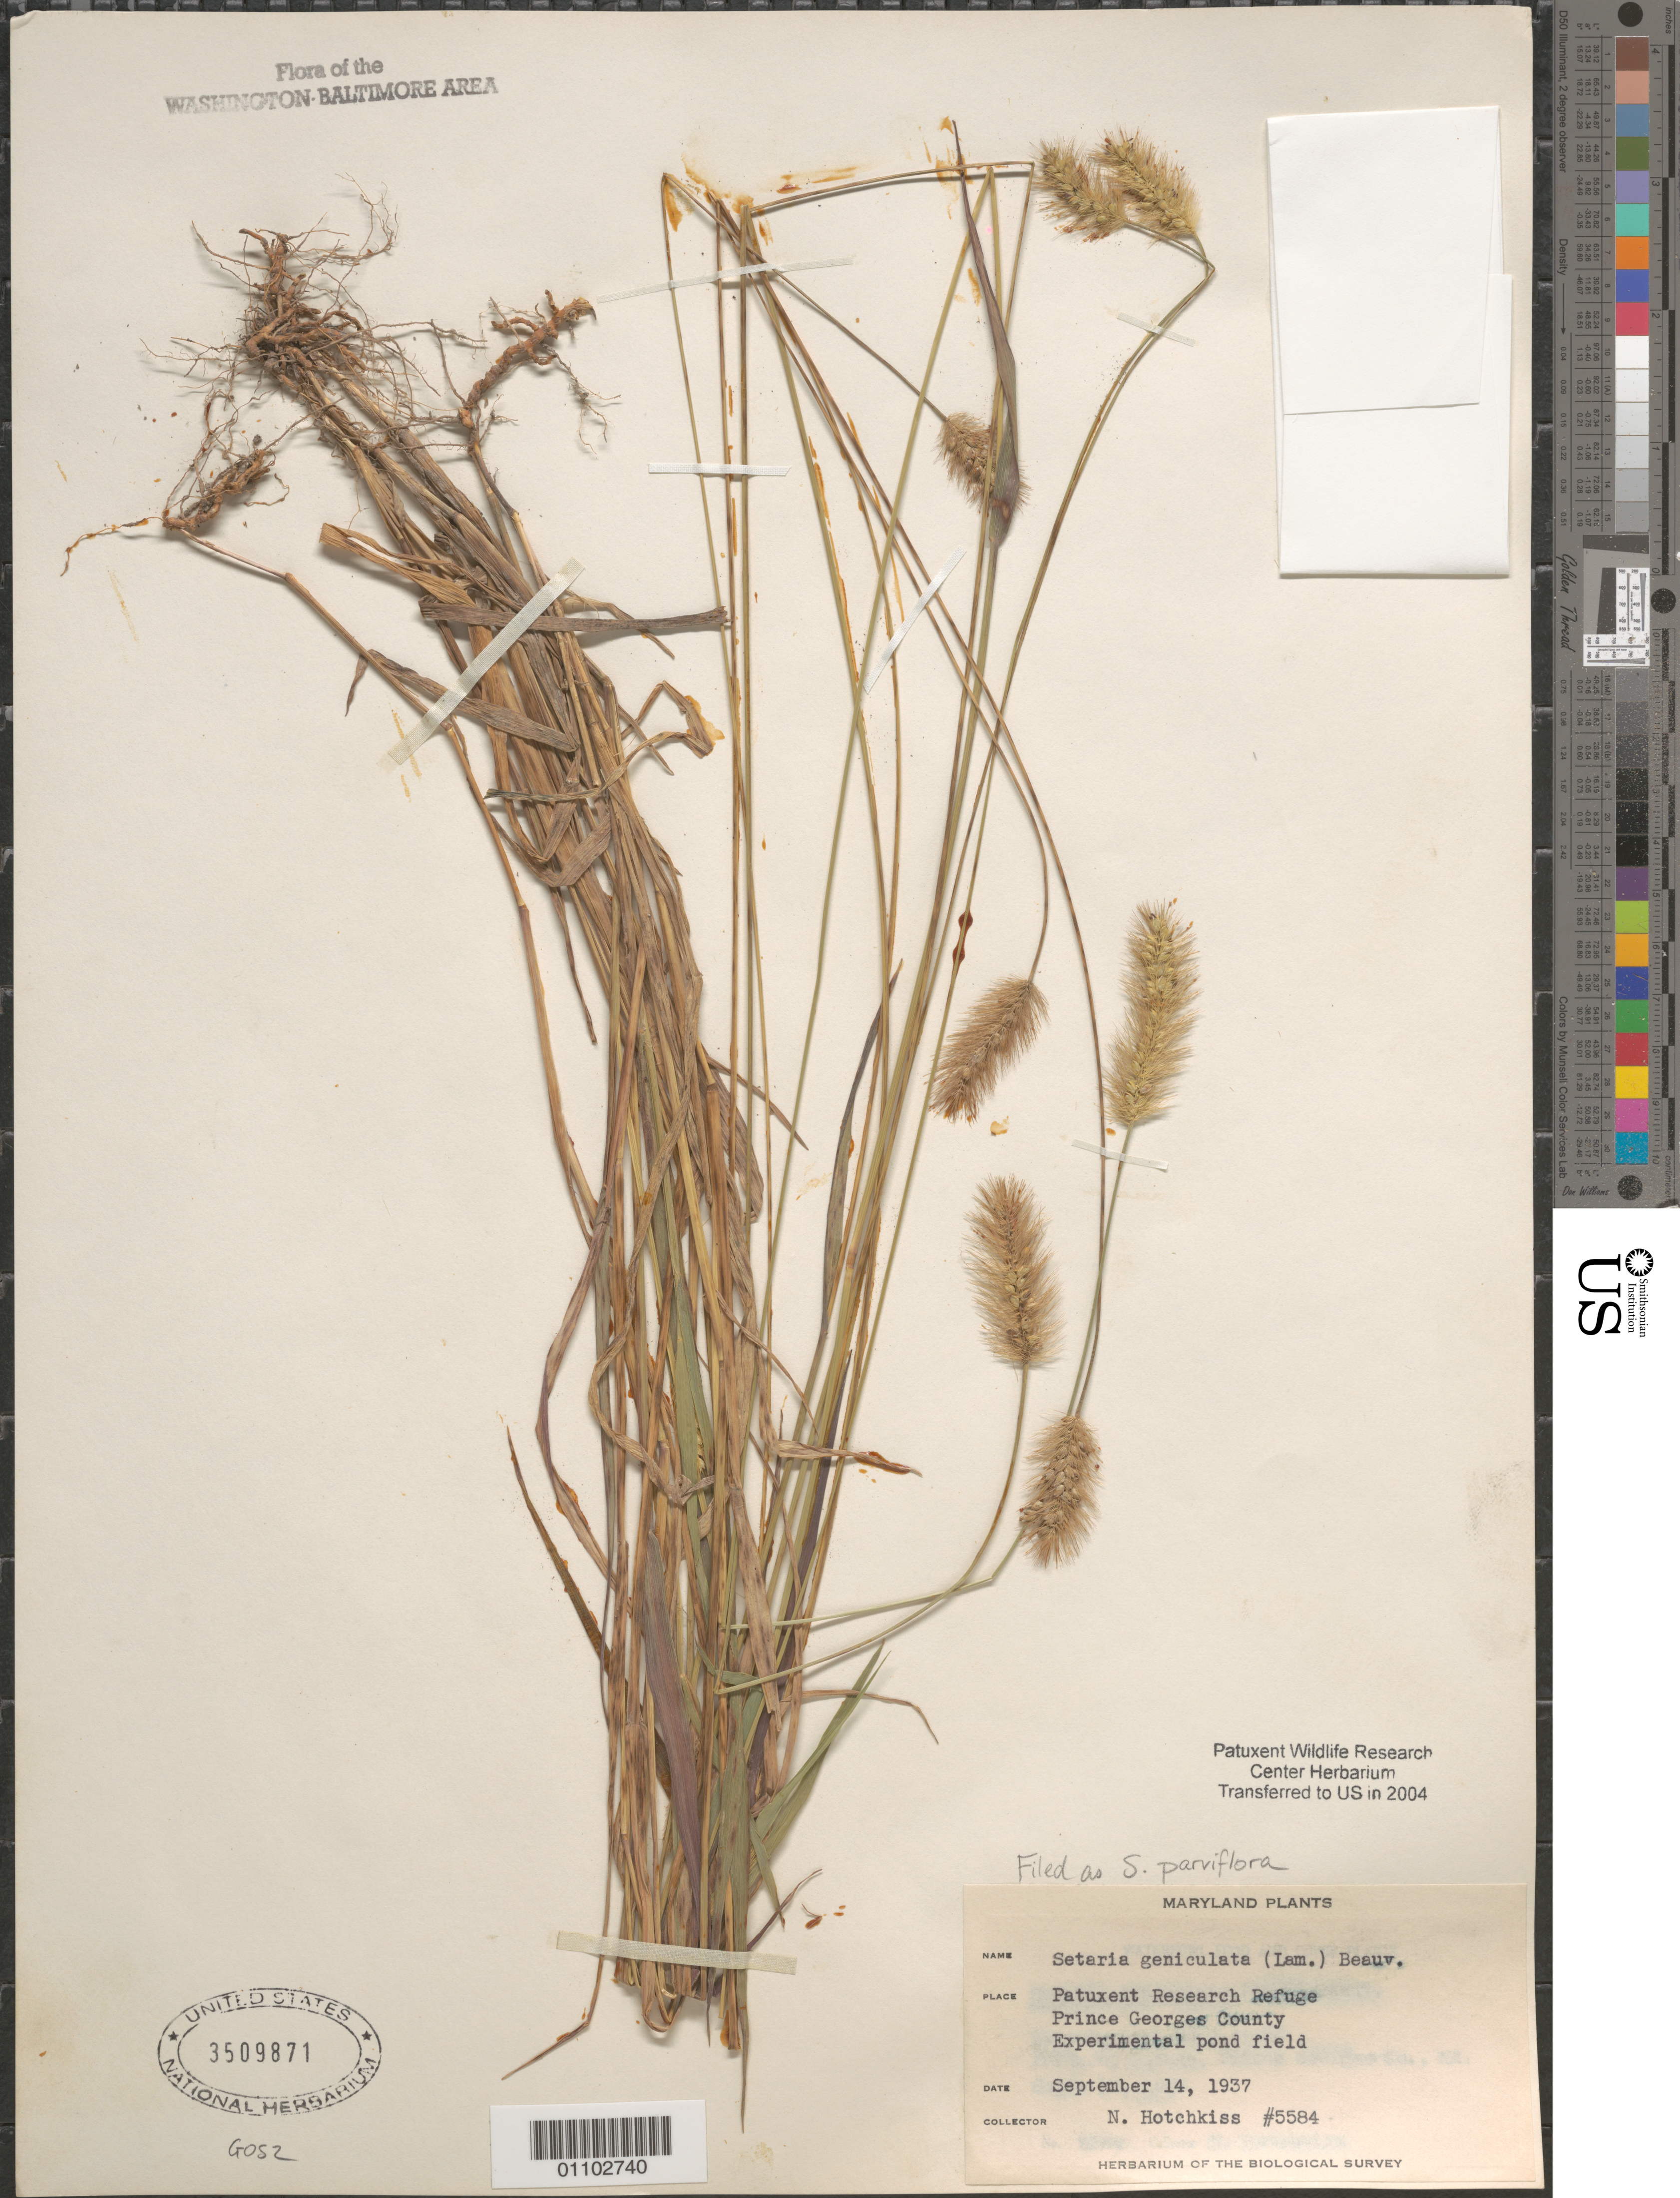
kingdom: Plantae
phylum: Tracheophyta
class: Liliopsida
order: Poales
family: Poaceae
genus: Setaria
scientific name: Setaria parviflora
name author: (Poir.) Kerguélen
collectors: N. Hotchkiss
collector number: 5584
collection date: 1937-09-14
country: United States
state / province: Maryland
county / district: Prince George's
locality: Patuxent Research Refuge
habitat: Experimental pond field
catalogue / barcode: US 3509871